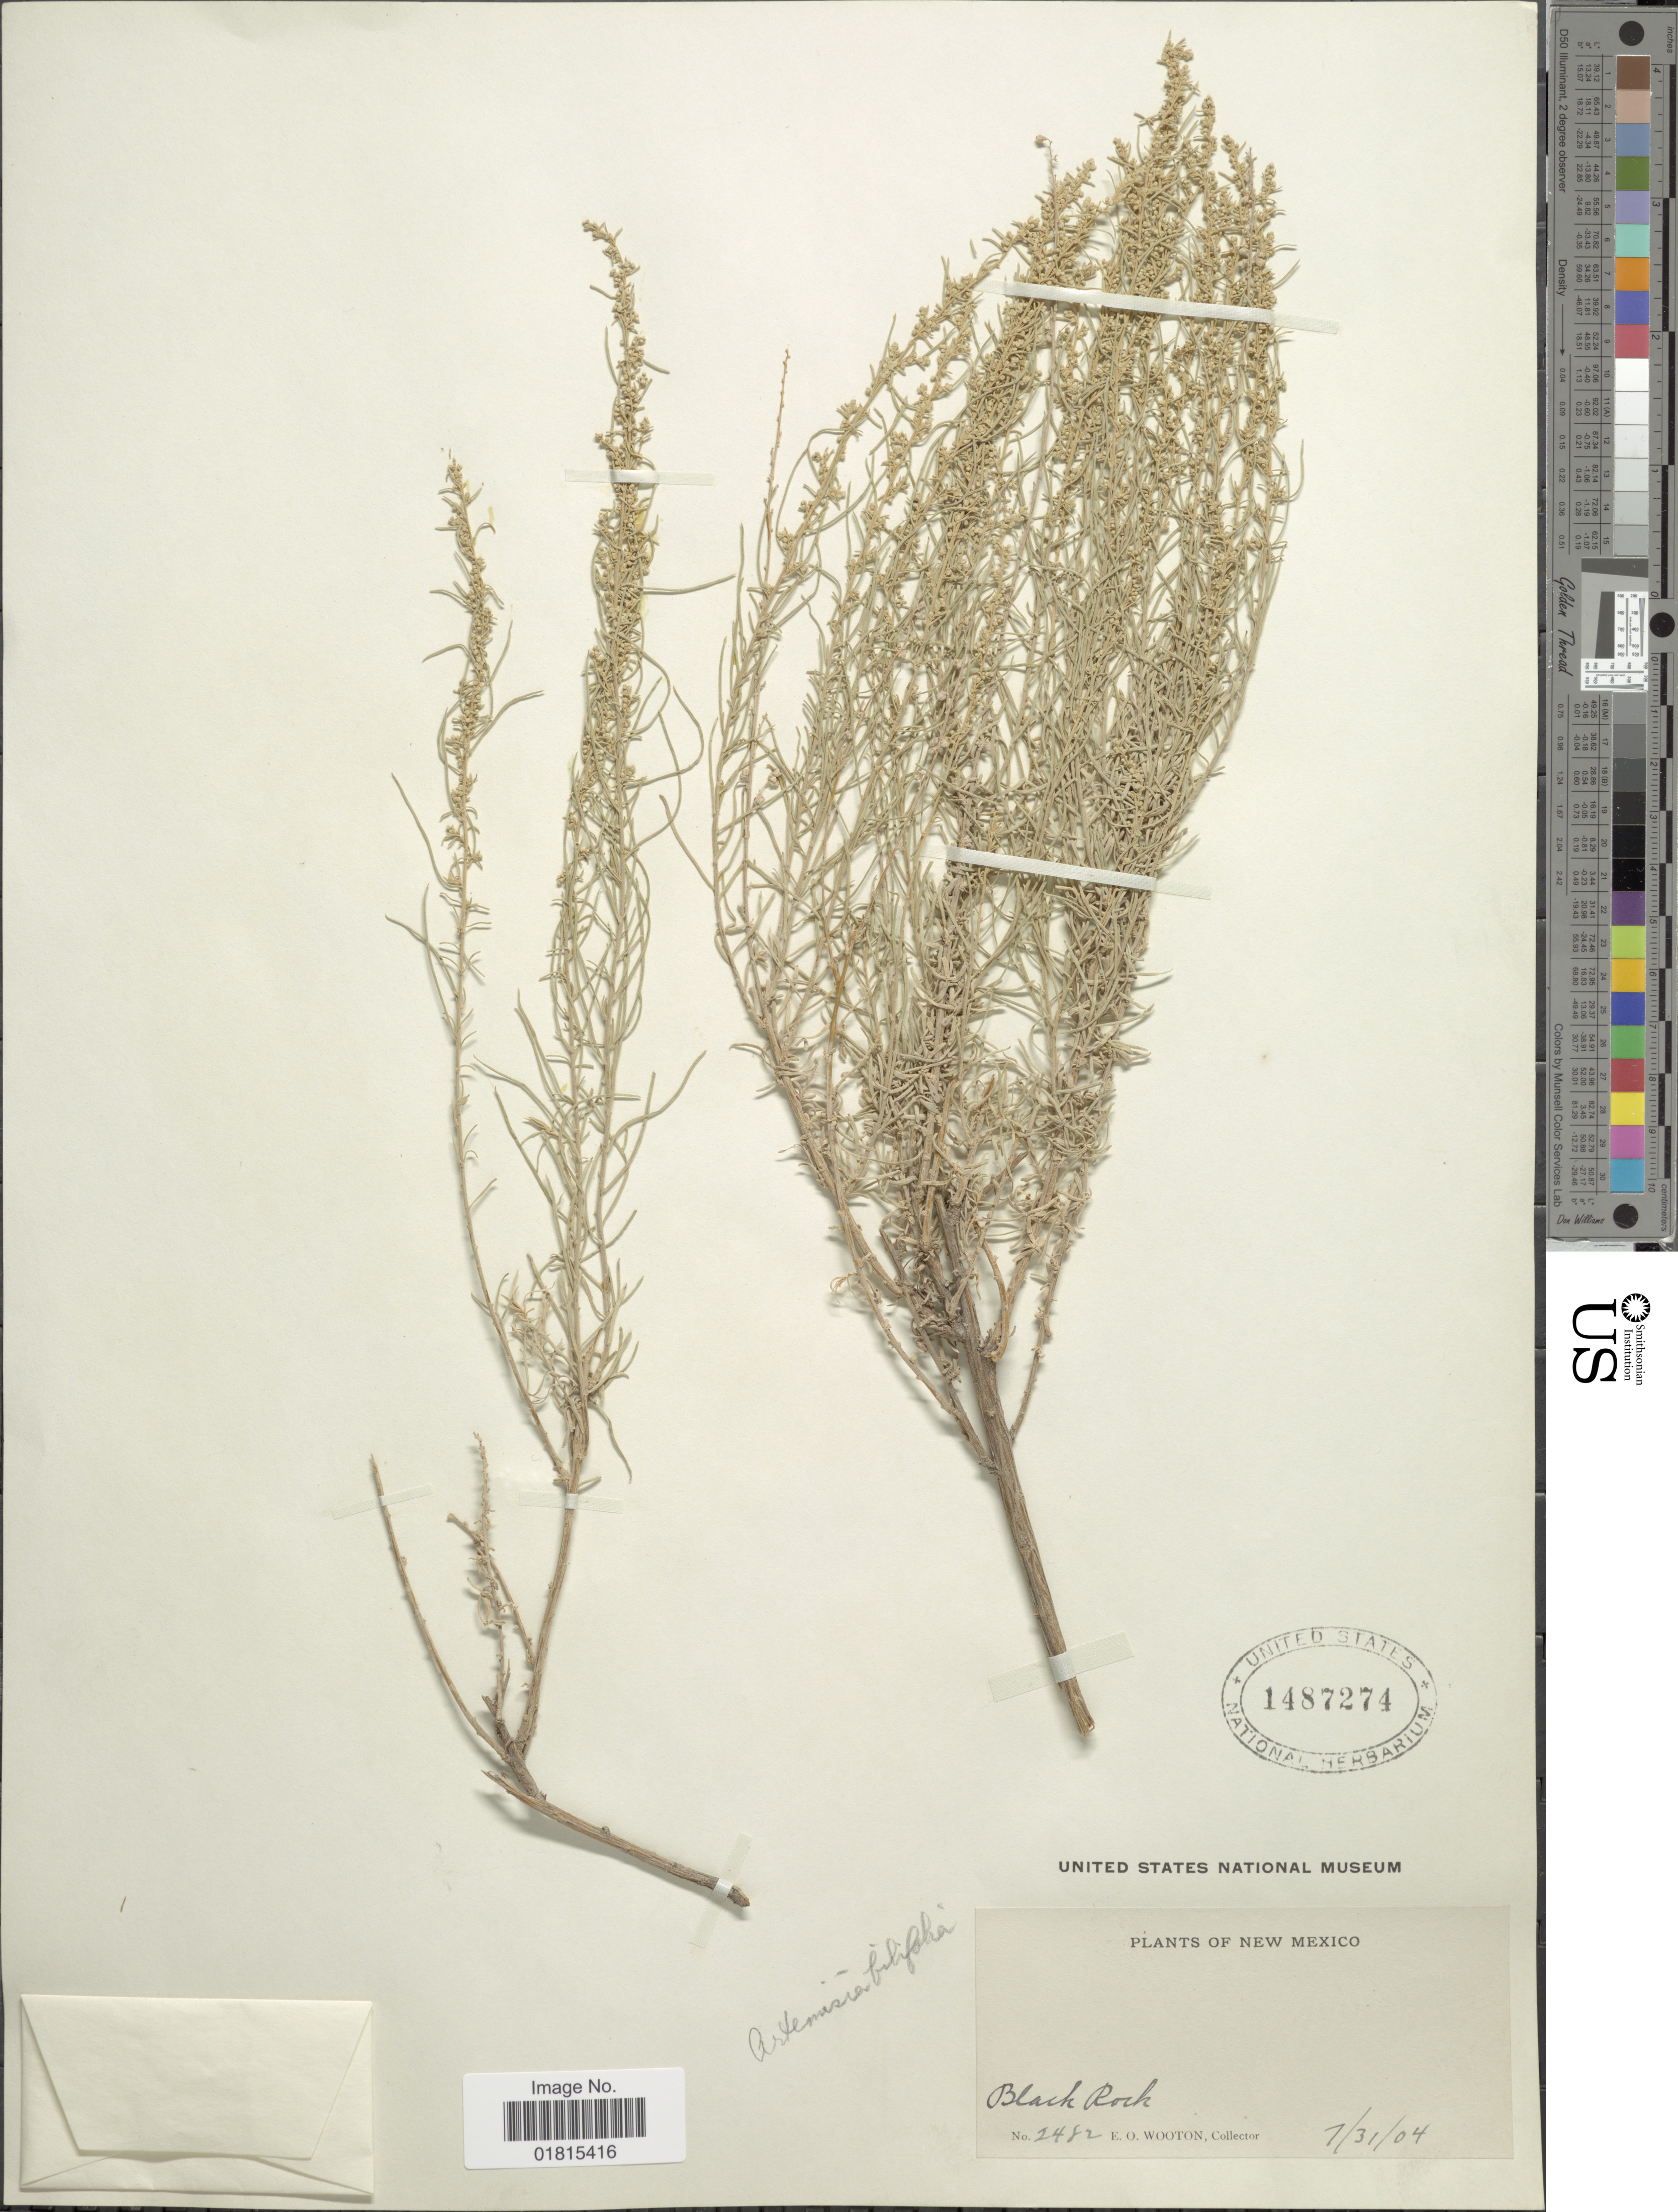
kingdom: Plantae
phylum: Tracheophyta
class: Magnoliopsida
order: Asterales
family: Asteraceae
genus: Artemisia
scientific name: Artemisia filifolia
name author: Torr.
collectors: E. O. Wooton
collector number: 2482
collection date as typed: Transcribed d/m/y: 31/7/4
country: United States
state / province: New Mexico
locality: Black Rock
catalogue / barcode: US 1487274